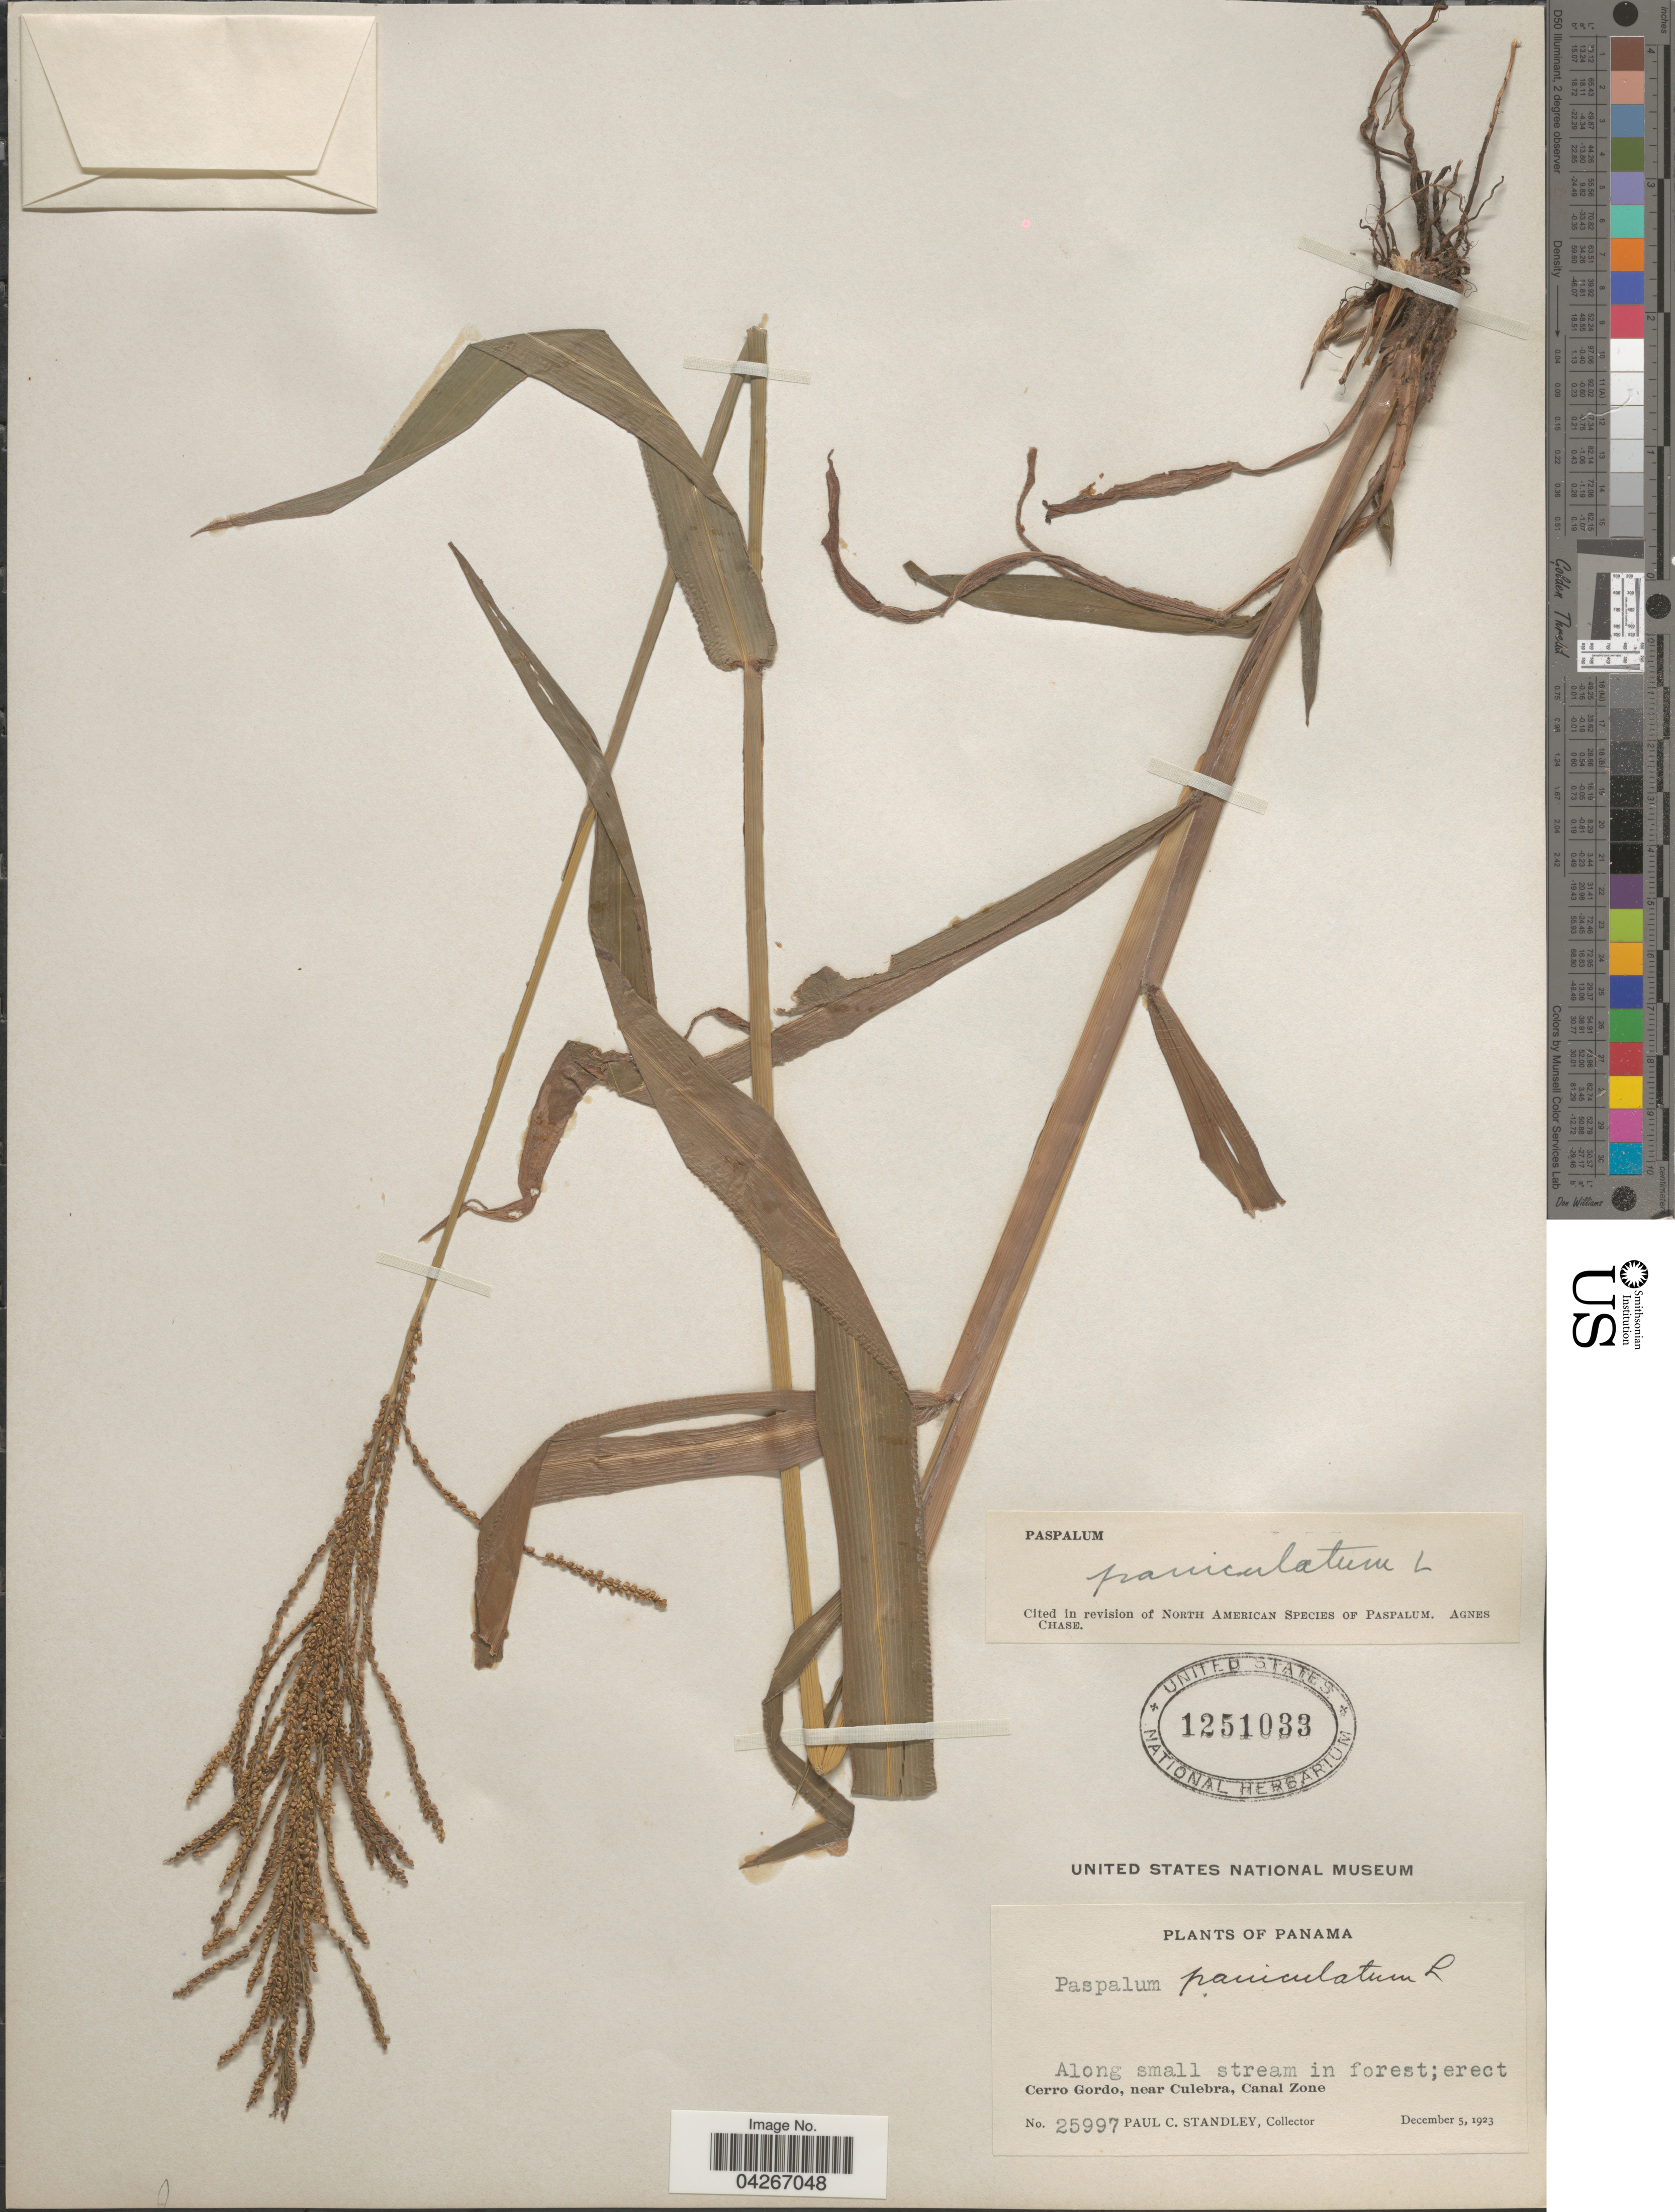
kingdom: Plantae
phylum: Tracheophyta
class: Liliopsida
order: Poales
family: Poaceae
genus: Paspalum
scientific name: Paspalum paniculatum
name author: L.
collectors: P. C. Standley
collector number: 25997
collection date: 1923-12-05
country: Panama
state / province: Colón / Panamá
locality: Along small stream in forest. Cerro Gordo, near Culebra, Canal Zone.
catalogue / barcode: US 1251033